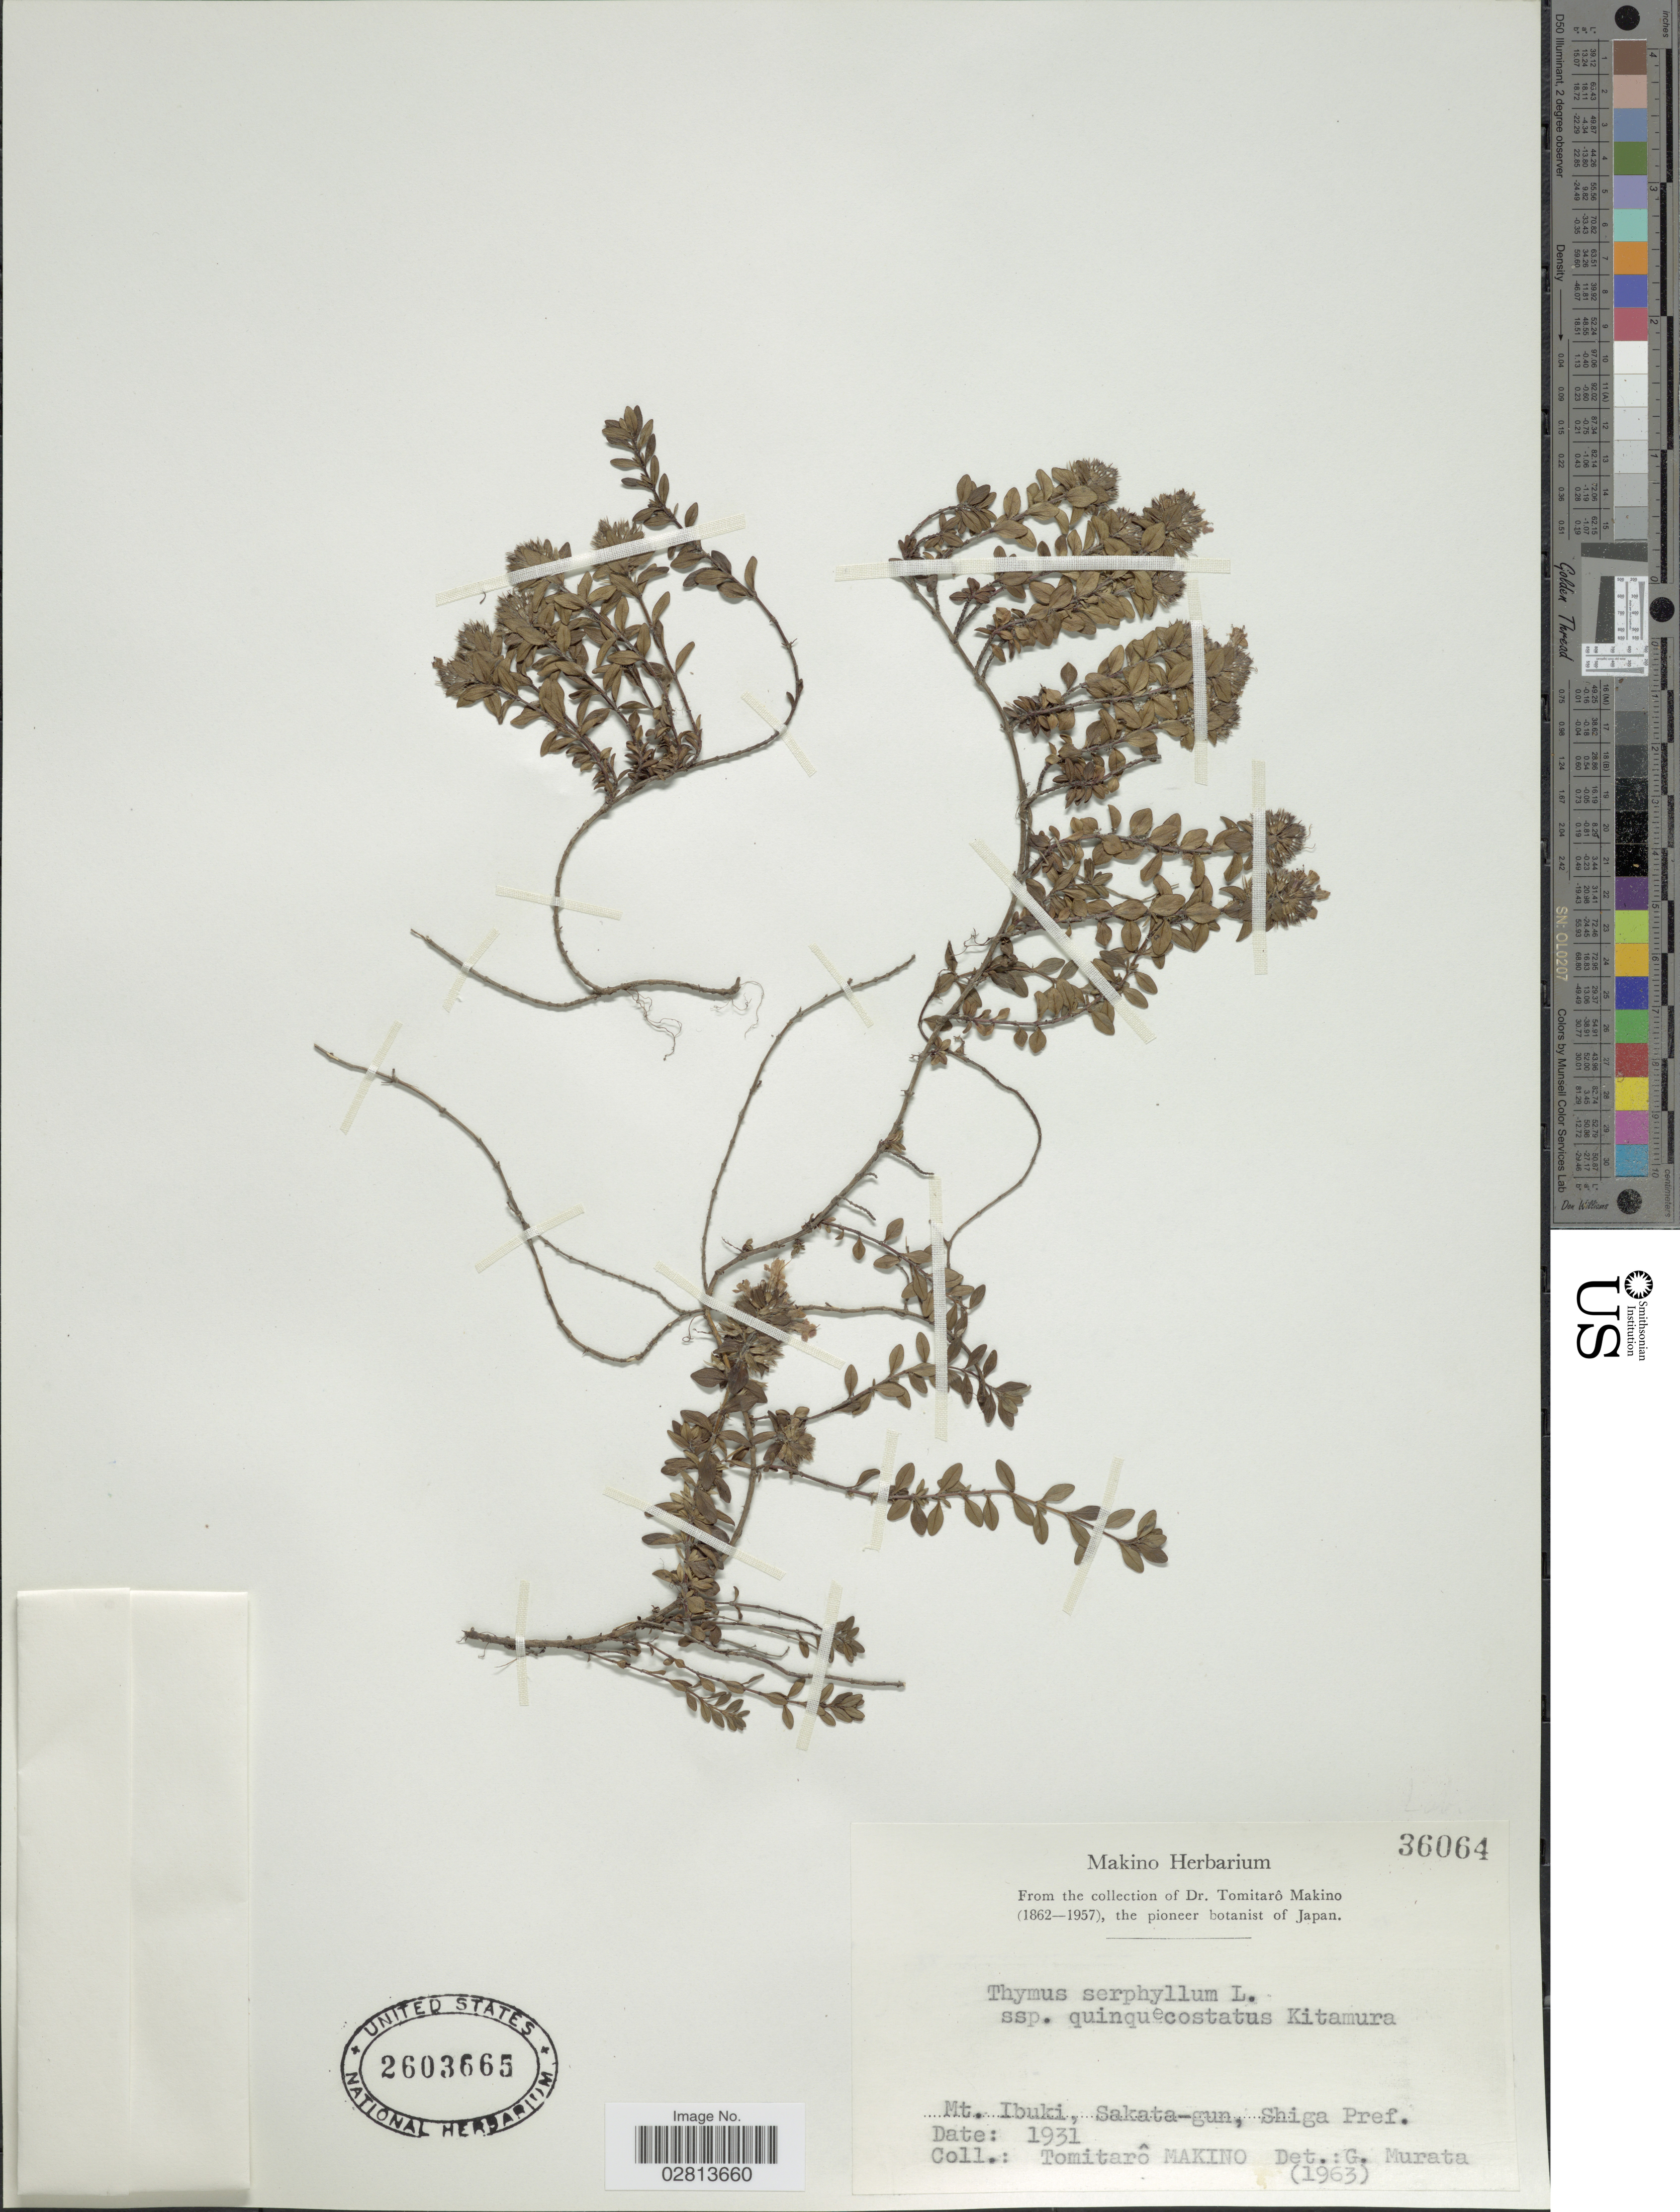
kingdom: Plantae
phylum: Tracheophyta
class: Magnoliopsida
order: Lamiales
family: Lamiaceae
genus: Thymus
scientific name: Thymus serpyllum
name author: L.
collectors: T. Makino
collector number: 36064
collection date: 1931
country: Japan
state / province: Siga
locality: Mt. Ibuki, Sakata-gun, Shiga Pref.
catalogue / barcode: US 2603665